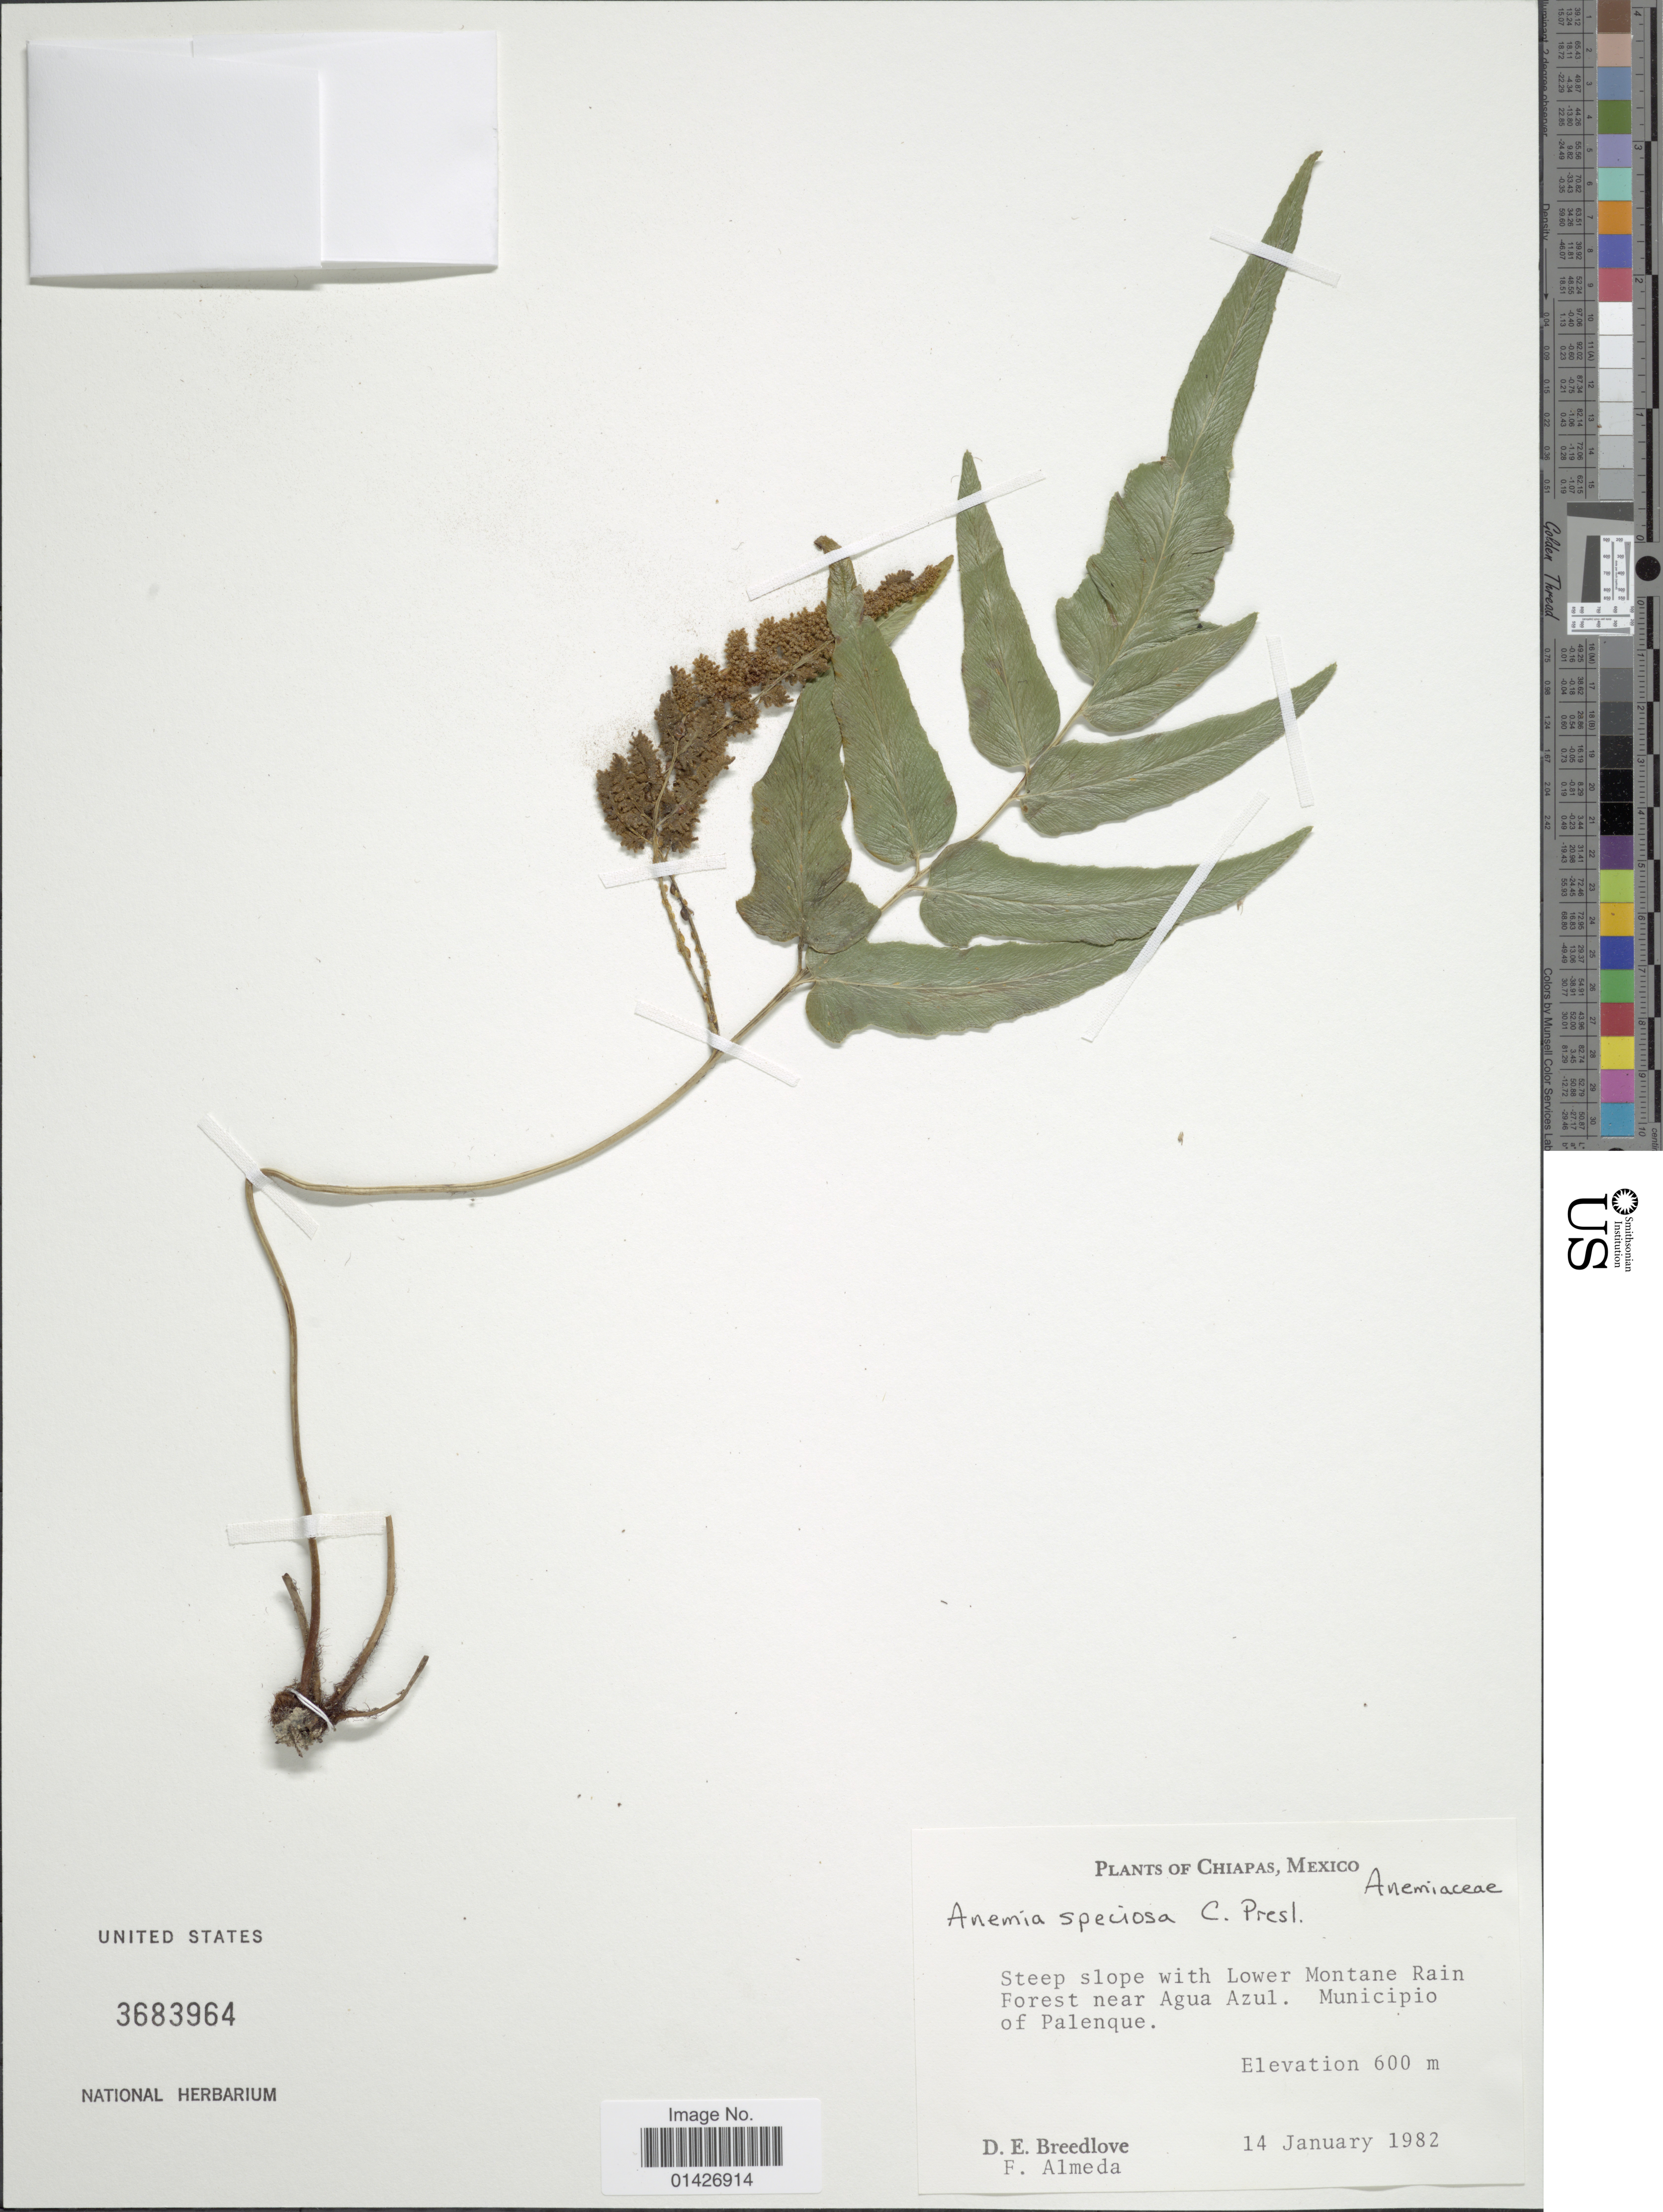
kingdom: Plantae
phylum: Tracheophyta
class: Polypodiopsida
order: Schizaeales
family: Anemiaceae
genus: Anemia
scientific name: Anemia speciosa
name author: C. Presl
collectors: D. E. Breedlove & F. Almeda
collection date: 1982-01-14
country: Mexico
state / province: Chiapas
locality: Steep slope with Lower Montane Rain Forest near Agua Azul. Municpio of Palenque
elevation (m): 600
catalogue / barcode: US 36832964